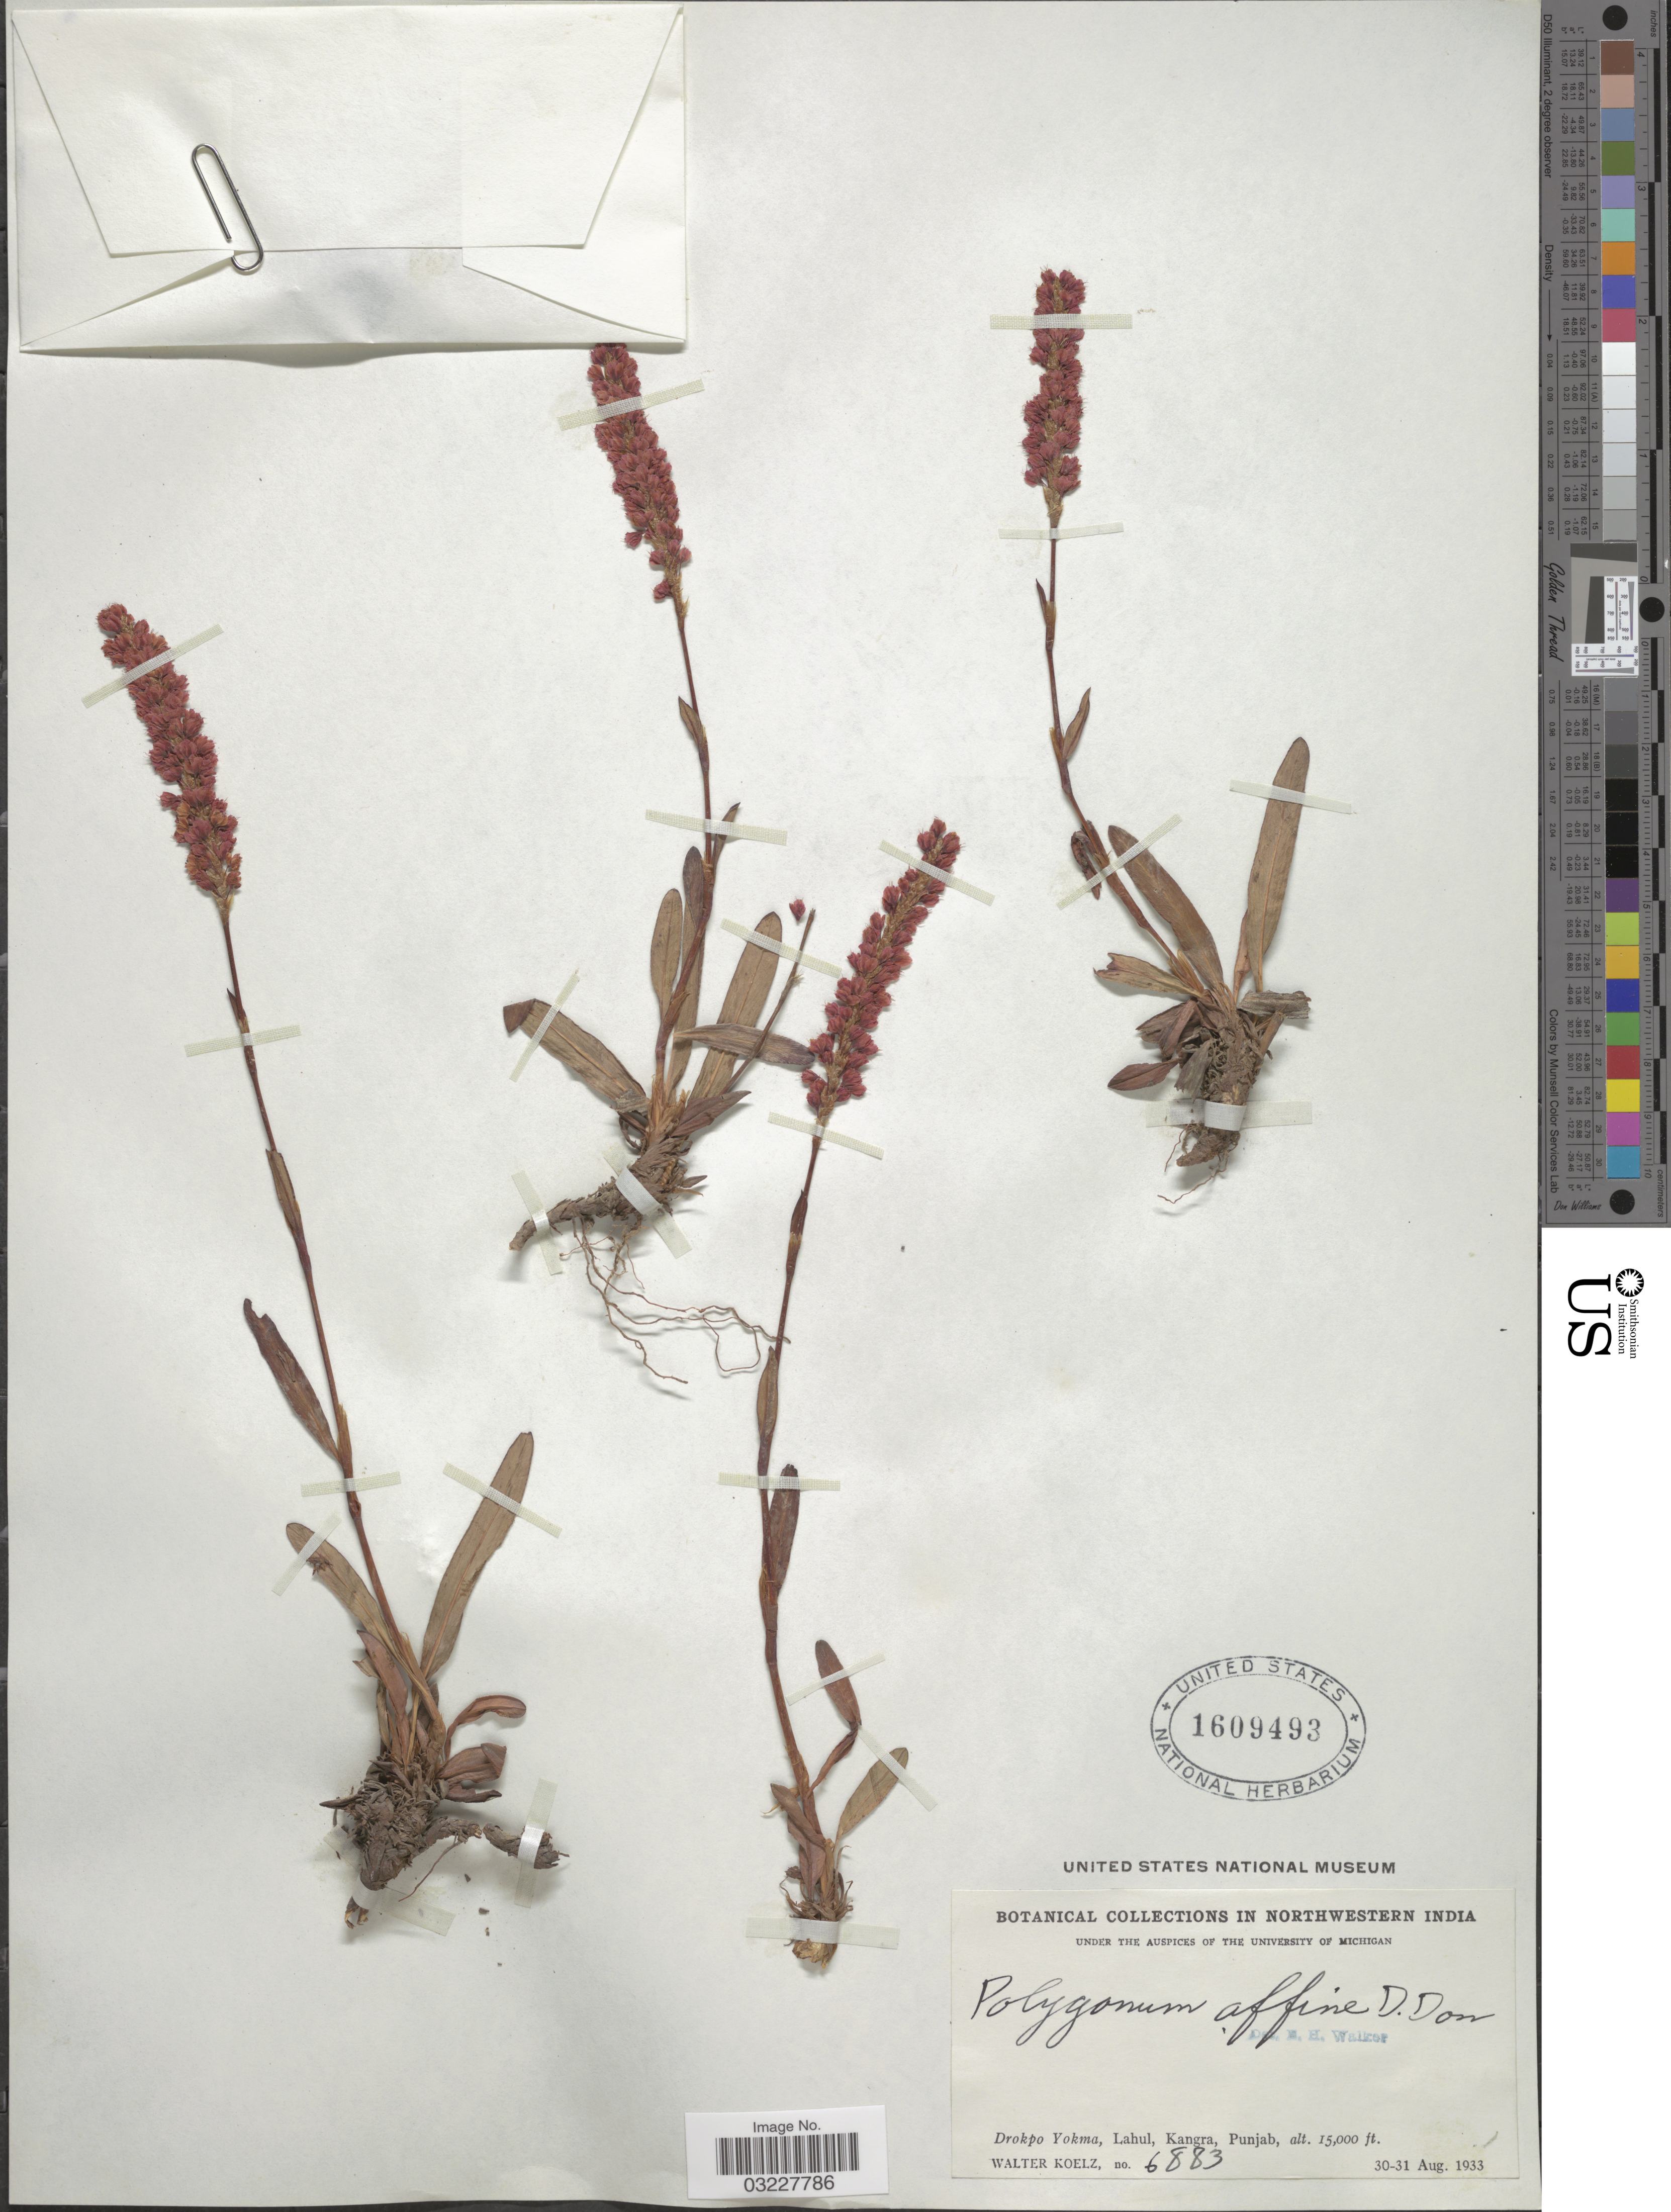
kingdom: Plantae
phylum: Tracheophyta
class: Magnoliopsida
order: Caryophyllales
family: Polygonaceae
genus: Polygonum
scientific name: Polygonum affine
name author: D. Don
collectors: W. N. Koelz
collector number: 6883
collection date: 1933-08-30/1933-08-31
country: India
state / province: Punjab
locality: Northwestern India. Drokpo Yokma, Lahul, Kangra.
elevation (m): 4572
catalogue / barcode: US 1609493